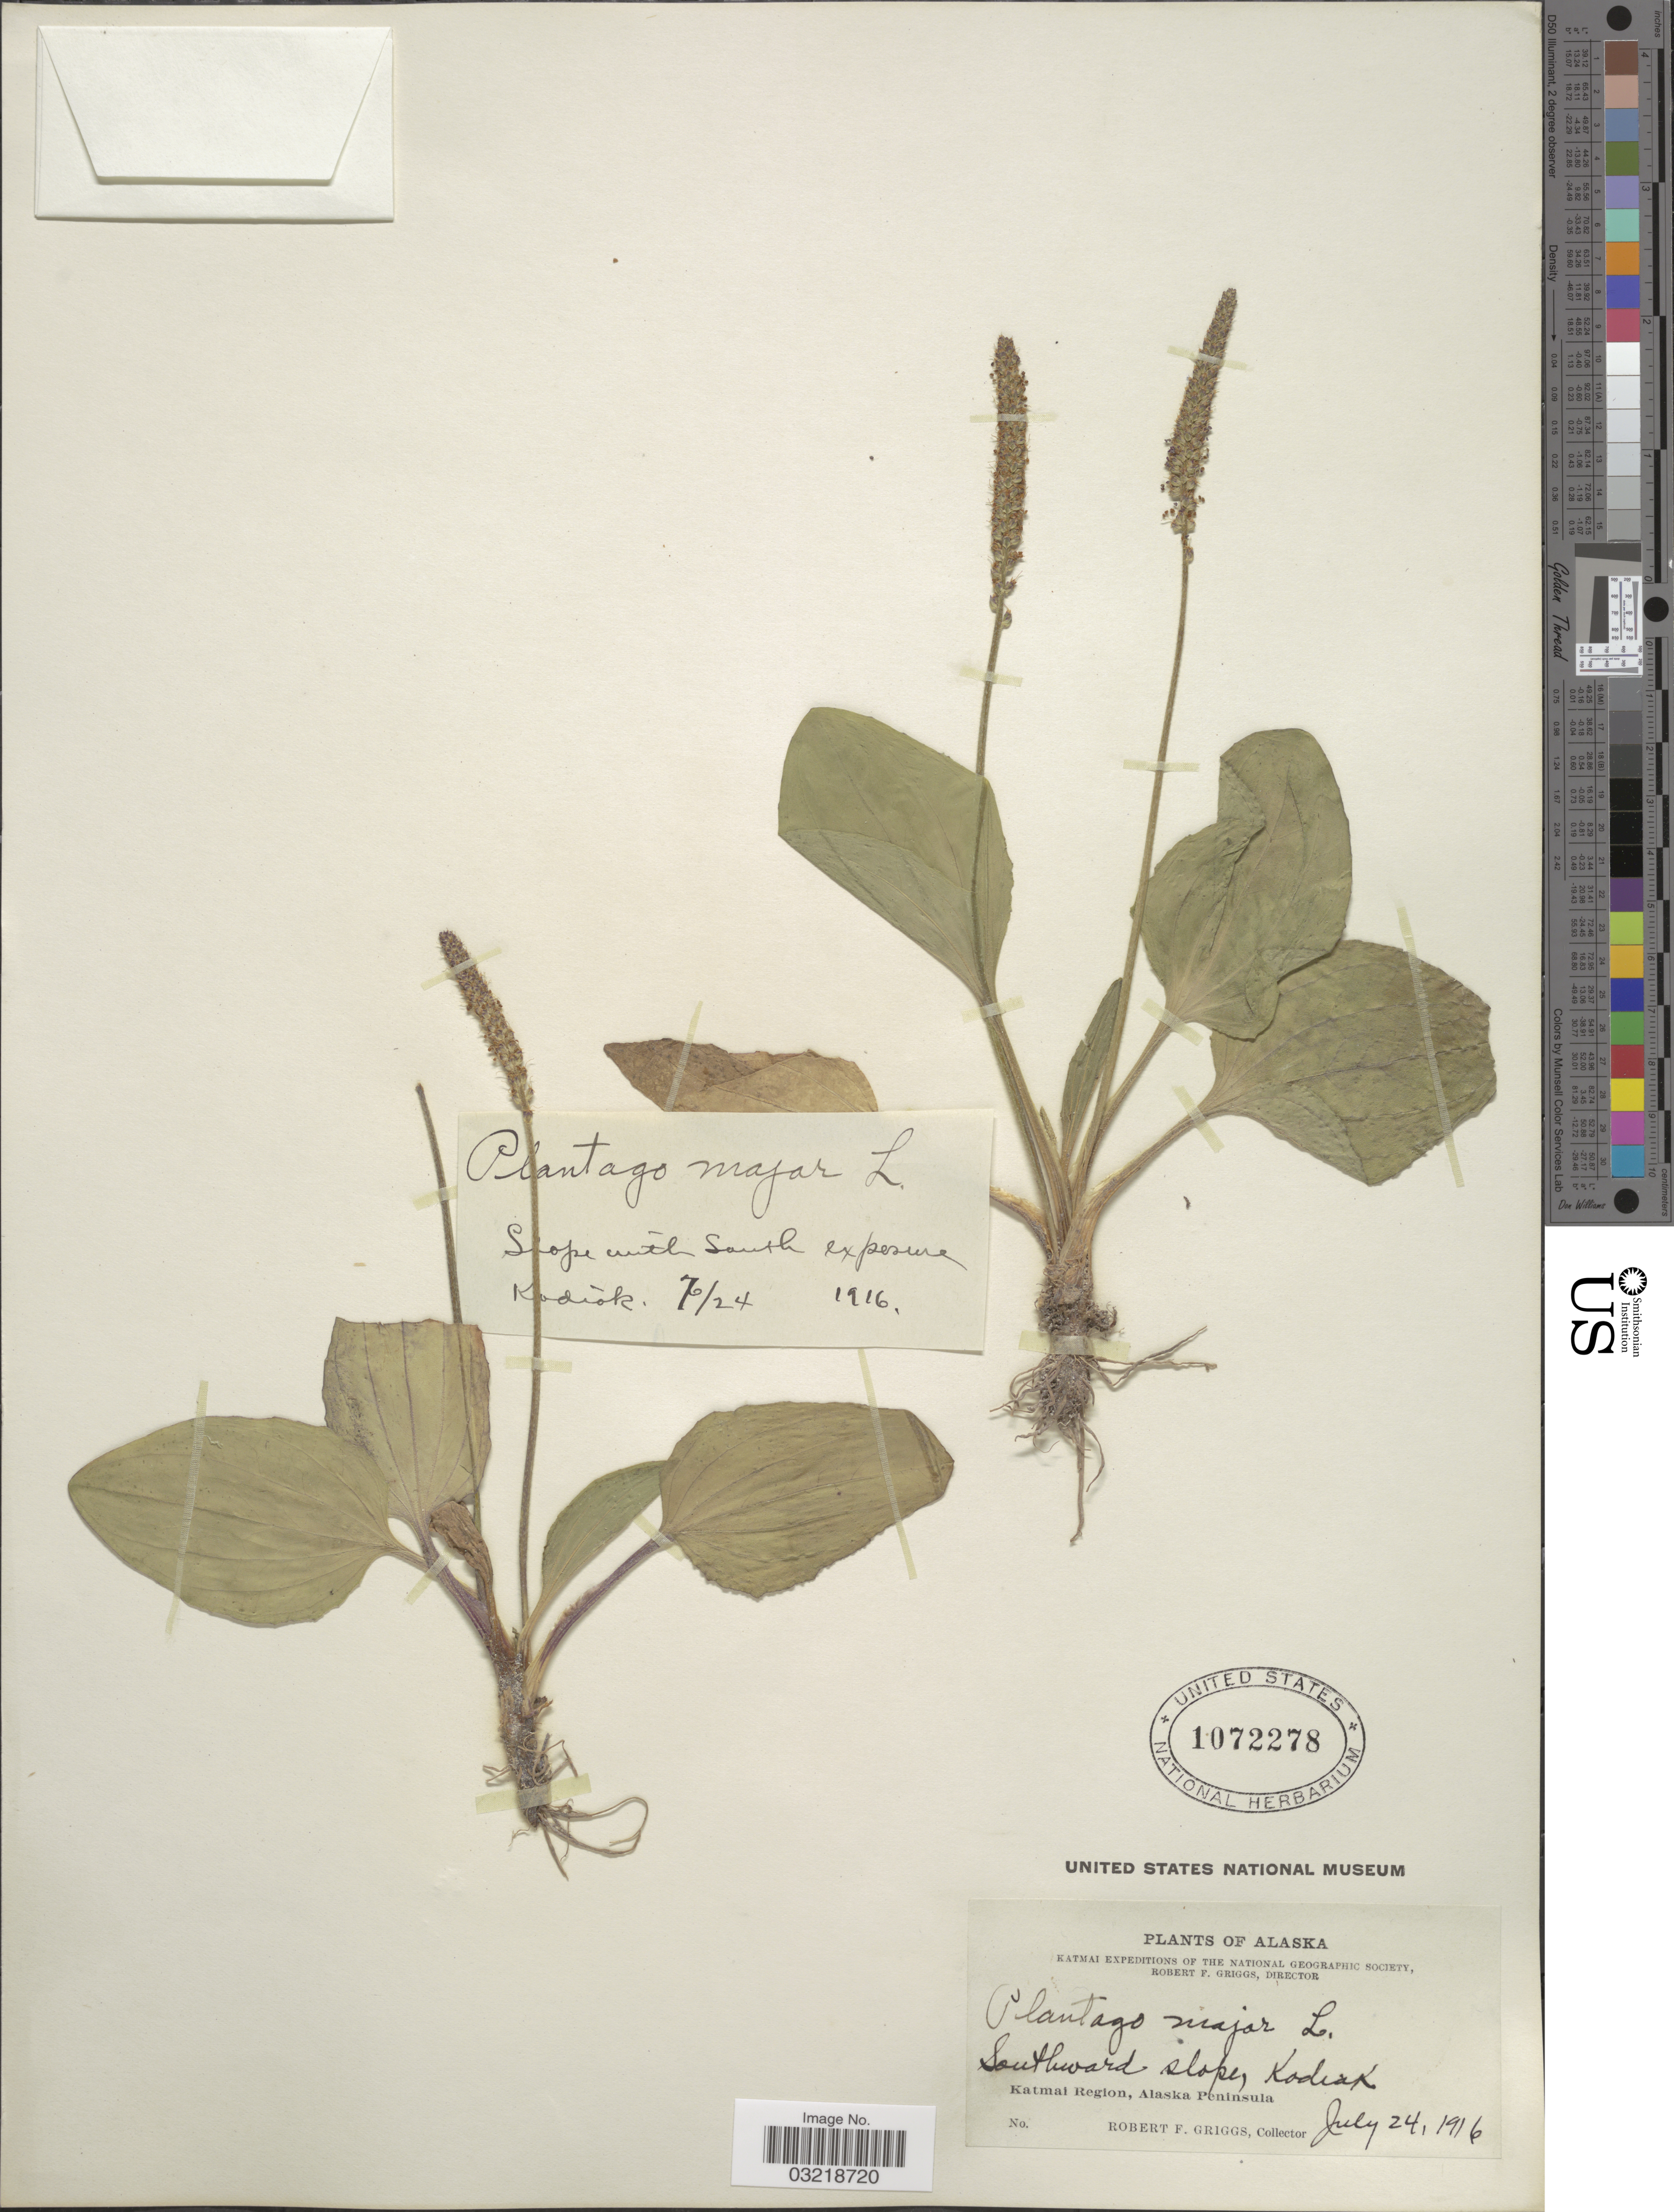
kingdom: Plantae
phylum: Tracheophyta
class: Magnoliopsida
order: Lamiales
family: Plantaginaceae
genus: Plantago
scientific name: Plantago major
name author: L.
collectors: R. F. Griggs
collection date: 1916-07-24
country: United States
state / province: Alaska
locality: Southward slope, Kodiak. Katmai Region, Alaska Peninsula.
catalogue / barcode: US 1072278